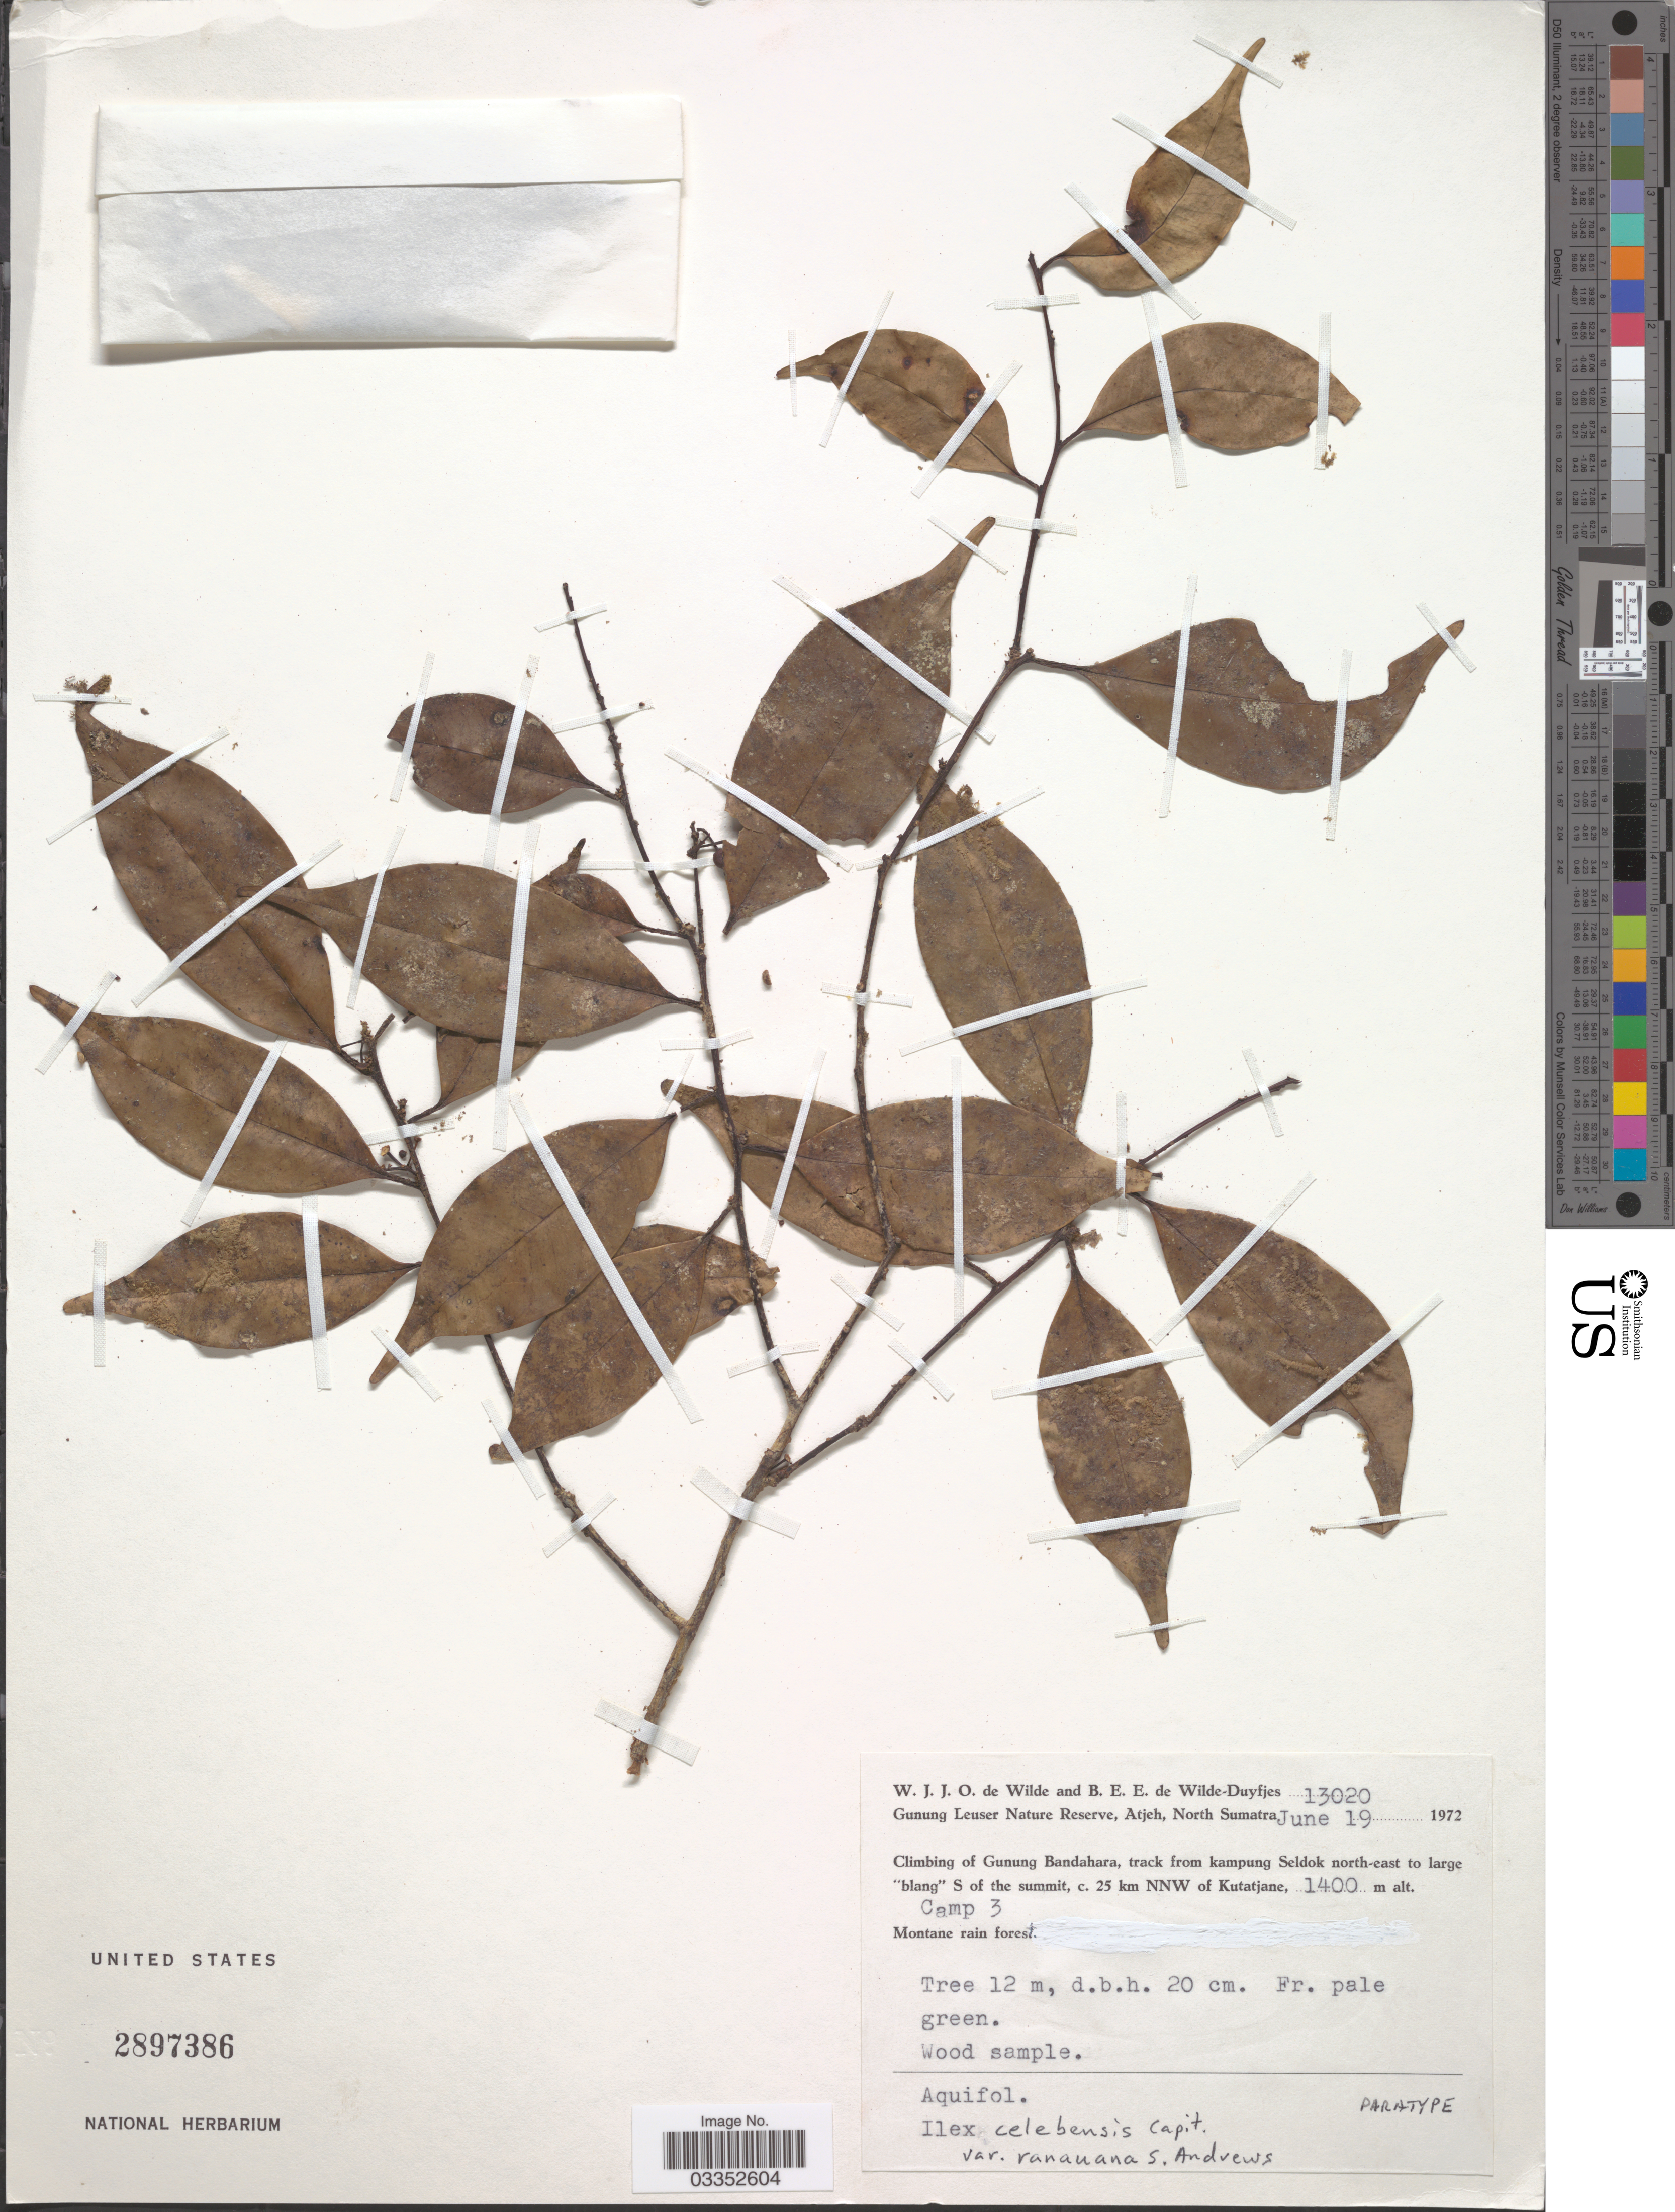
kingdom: Plantae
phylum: Tracheophyta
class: Magnoliopsida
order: Aquifoliales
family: Aquifoliaceae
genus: Ilex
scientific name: Ilex celebensis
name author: Capit.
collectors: W. J. de Wilde & B. E. de Wilde-Duyfjes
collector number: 13020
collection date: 1972-06-19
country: Indonesia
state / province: Sumatra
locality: Gunung Leuser Nature Reserve, Atjeh, North Sumatra. Climbing of Gunung Bandahara, track from kampung Seldok north-east to large "blang" S of the summit, c. 25 km NNW of Kutatjane. Camp 3.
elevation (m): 1400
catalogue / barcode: US 2897386